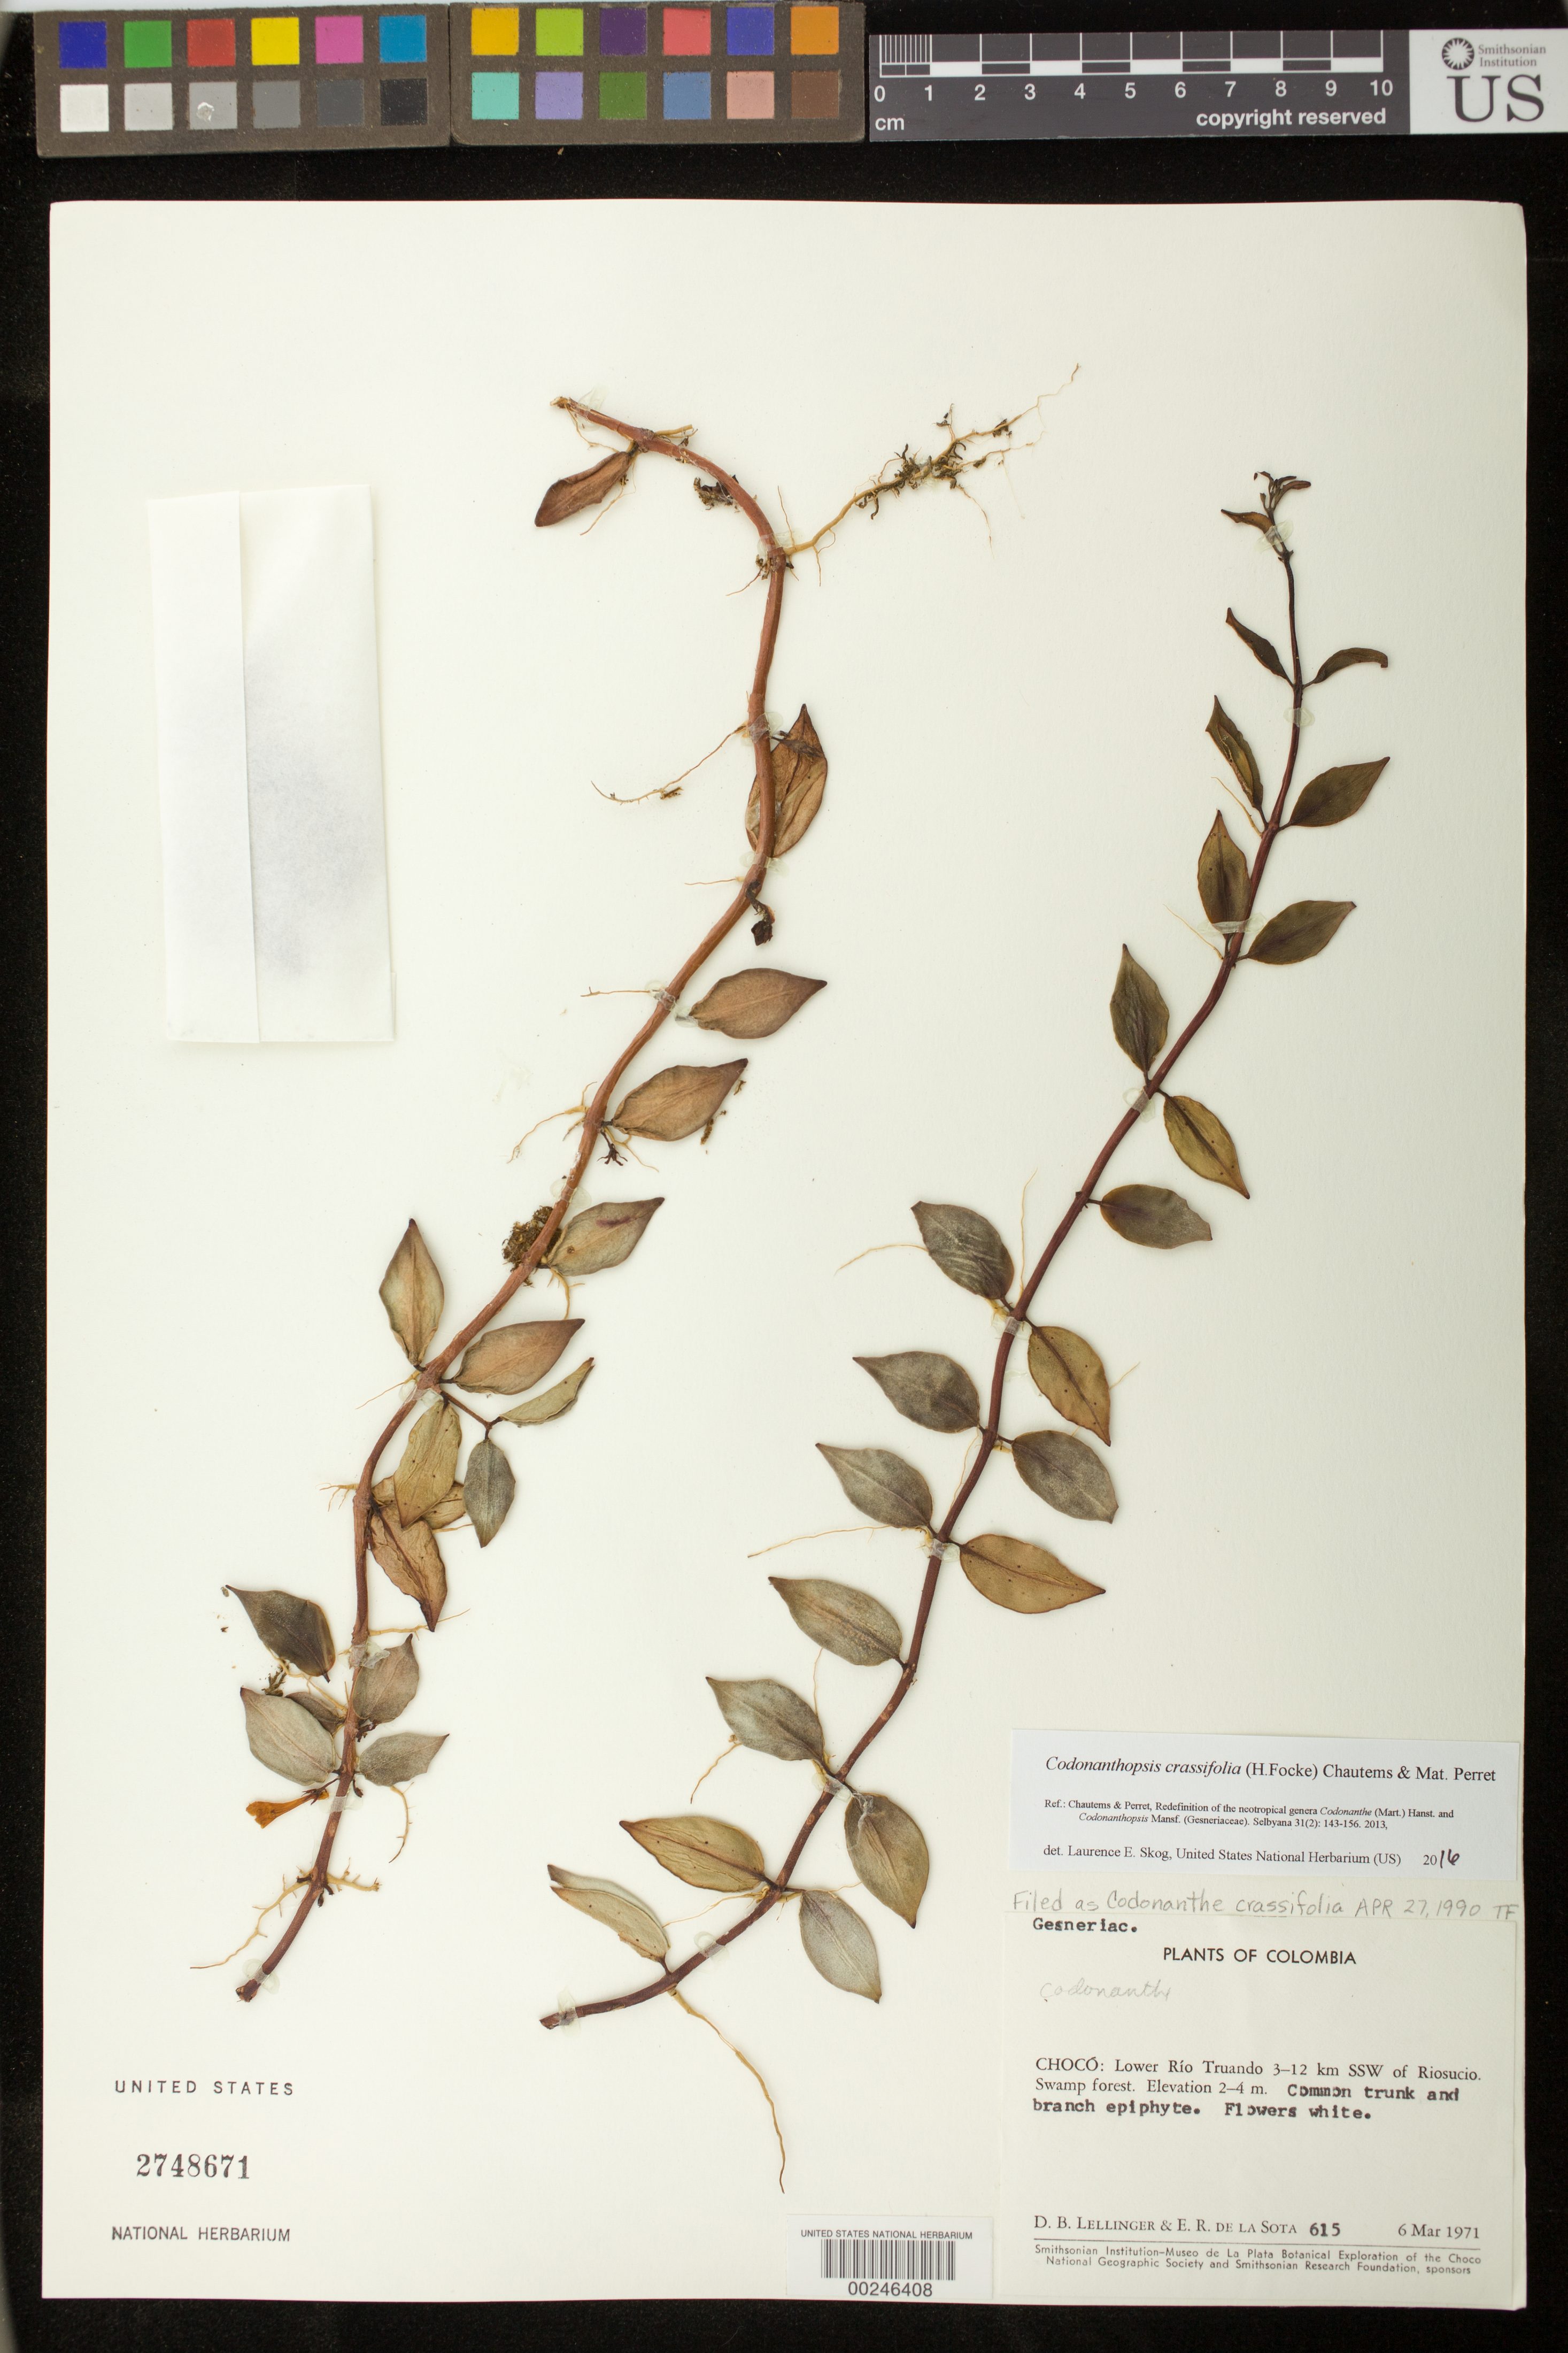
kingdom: Plantae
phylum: Tracheophyta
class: Magnoliopsida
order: Lamiales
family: Gesneriaceae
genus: Codonanthopsis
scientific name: Codonanthopsis crassifolia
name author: (H. Focke) Chautems & Mat.Perret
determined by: Skog, Laurence E.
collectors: D. B. Lellinger & E. R. de la Sota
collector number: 615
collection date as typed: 06 Mar 1971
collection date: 1971-03-06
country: Colombia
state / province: Chocó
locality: Lower Rio Truando 3-12 km SSW of Riosucio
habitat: Swamp forest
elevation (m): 2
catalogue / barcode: US 2748671